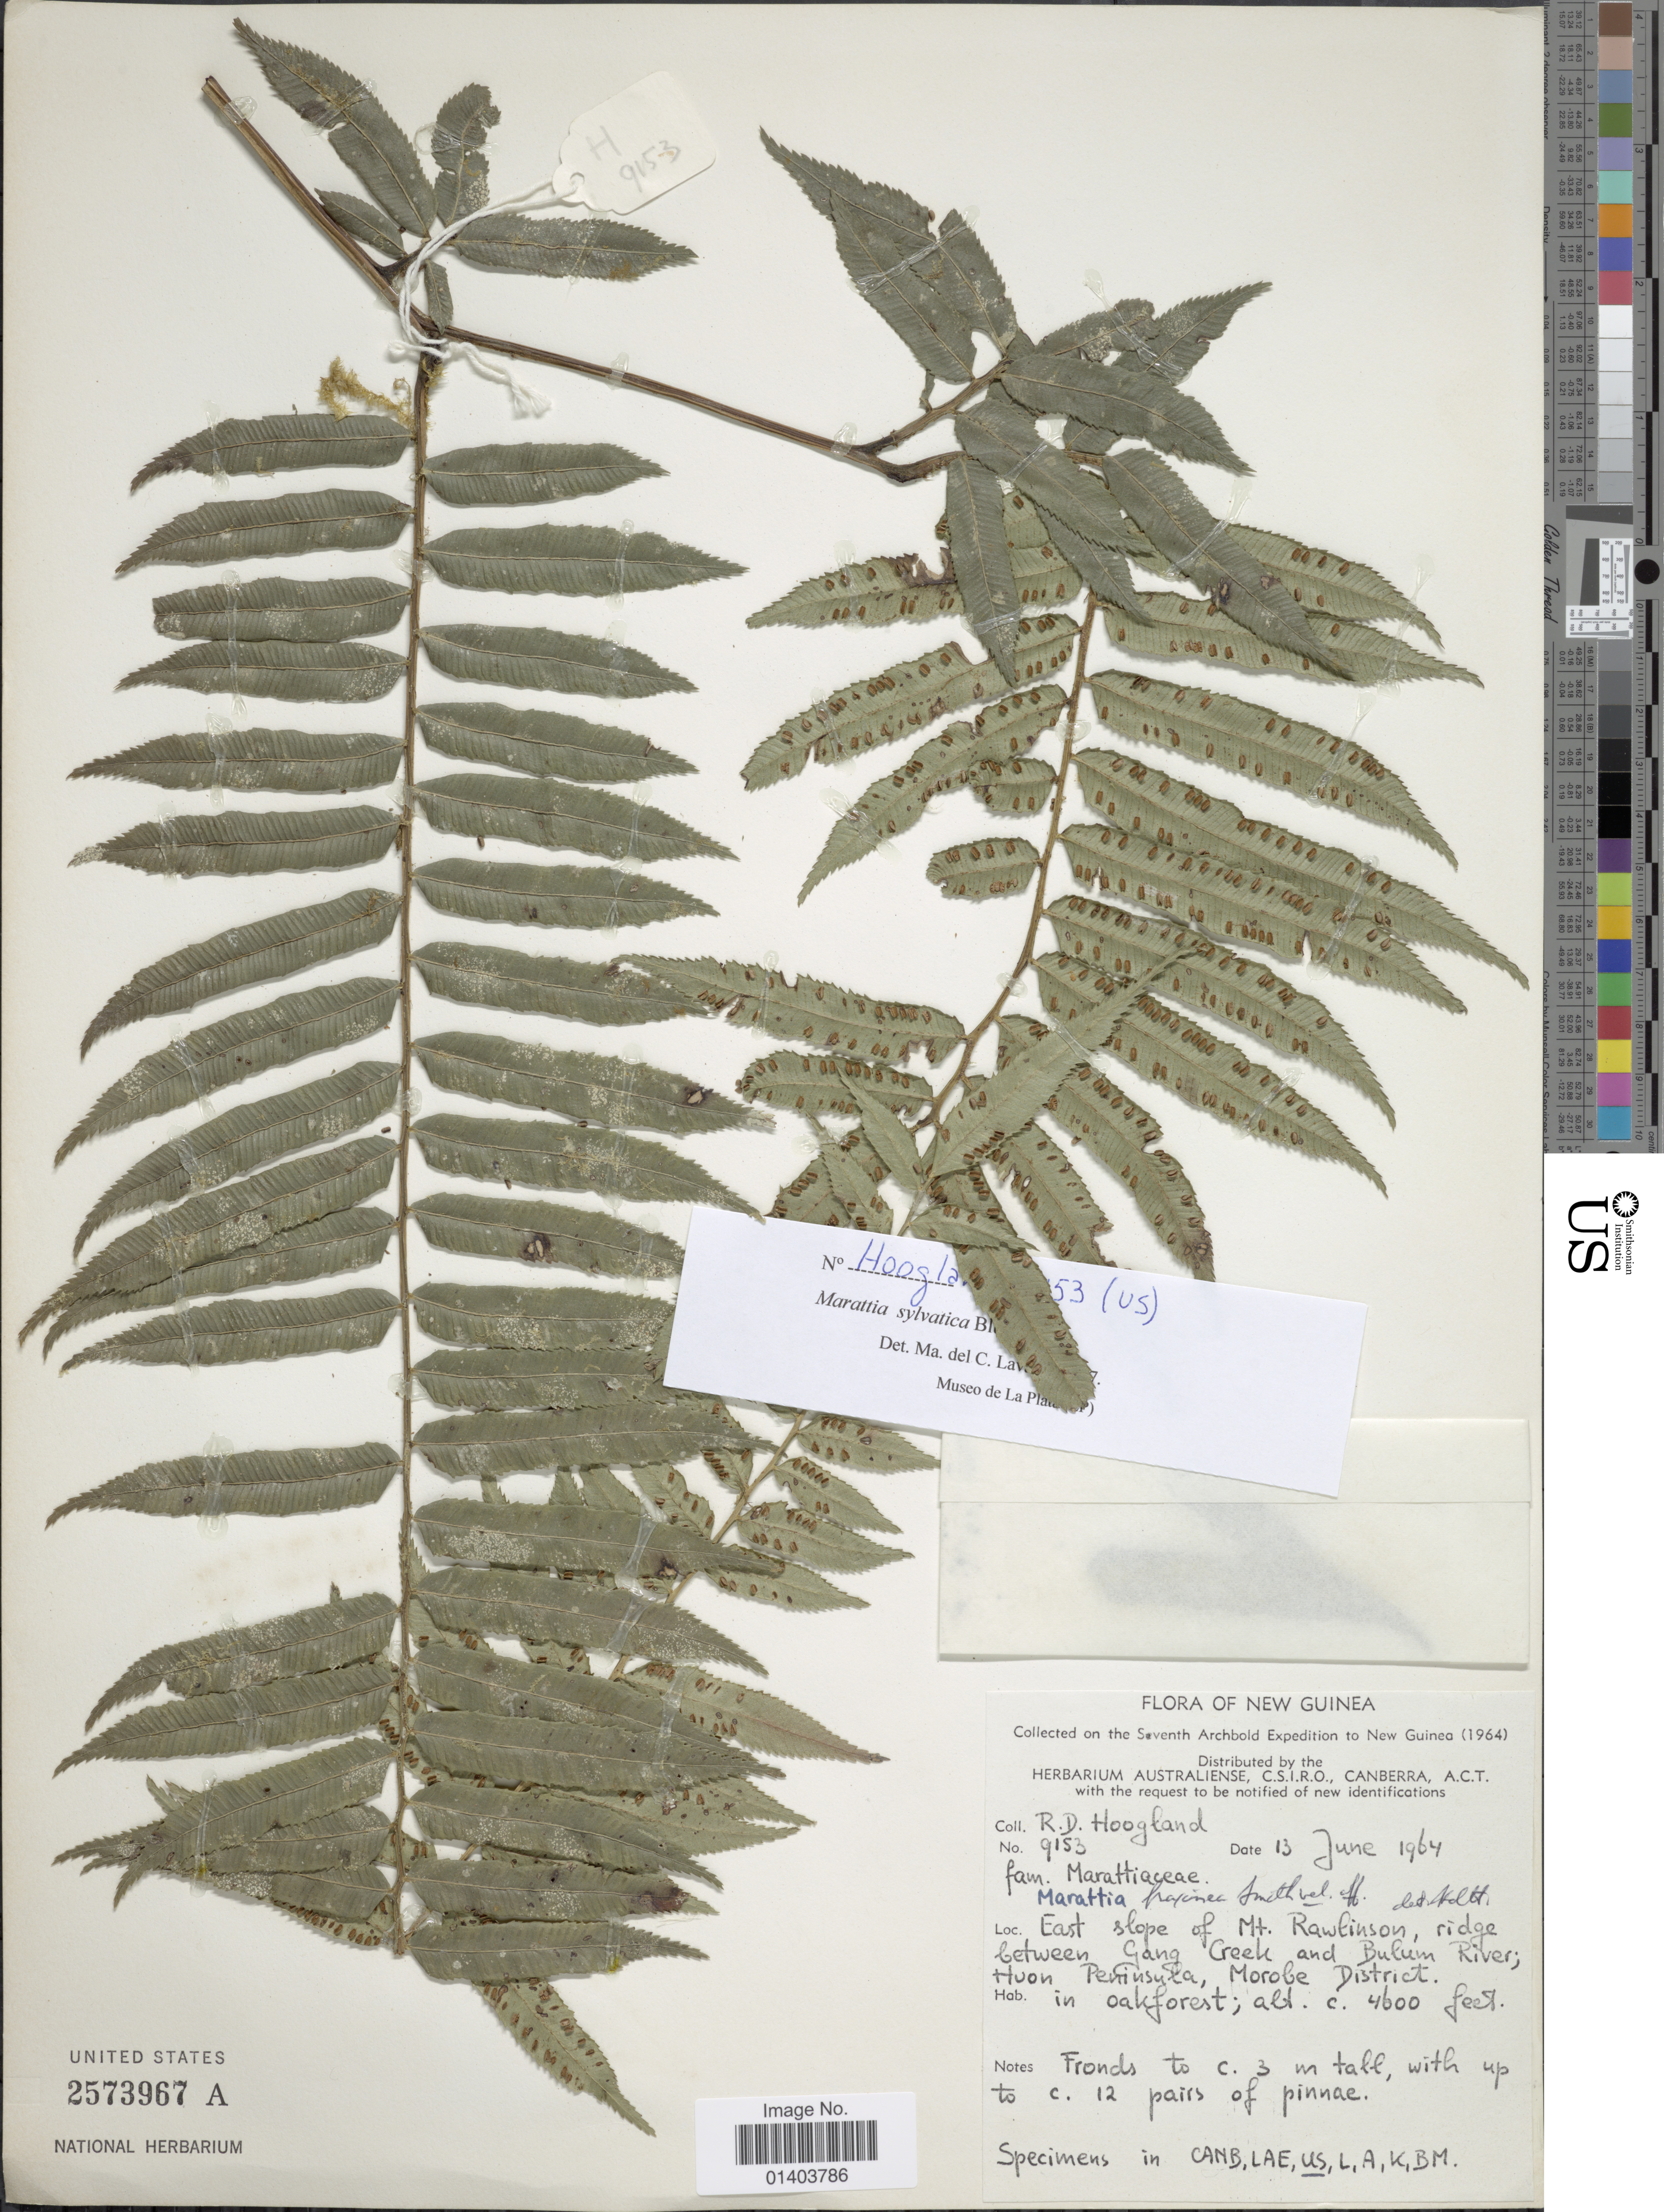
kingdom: Plantae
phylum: Tracheophyta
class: Polypodiopsida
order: Marattiales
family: Marattiaceae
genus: Ptisana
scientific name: Ptisana sylvatica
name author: (Blume) Murdock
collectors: R. D. Hoogland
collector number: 9153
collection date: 1964-06-13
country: Papua New Guinea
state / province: Morobe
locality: New Guinea, East slope of Mt Rawlinson, ridge between Gang Creek and Bulum River; Huon Peninsula, Morobe District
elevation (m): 1402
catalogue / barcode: US 2573967A